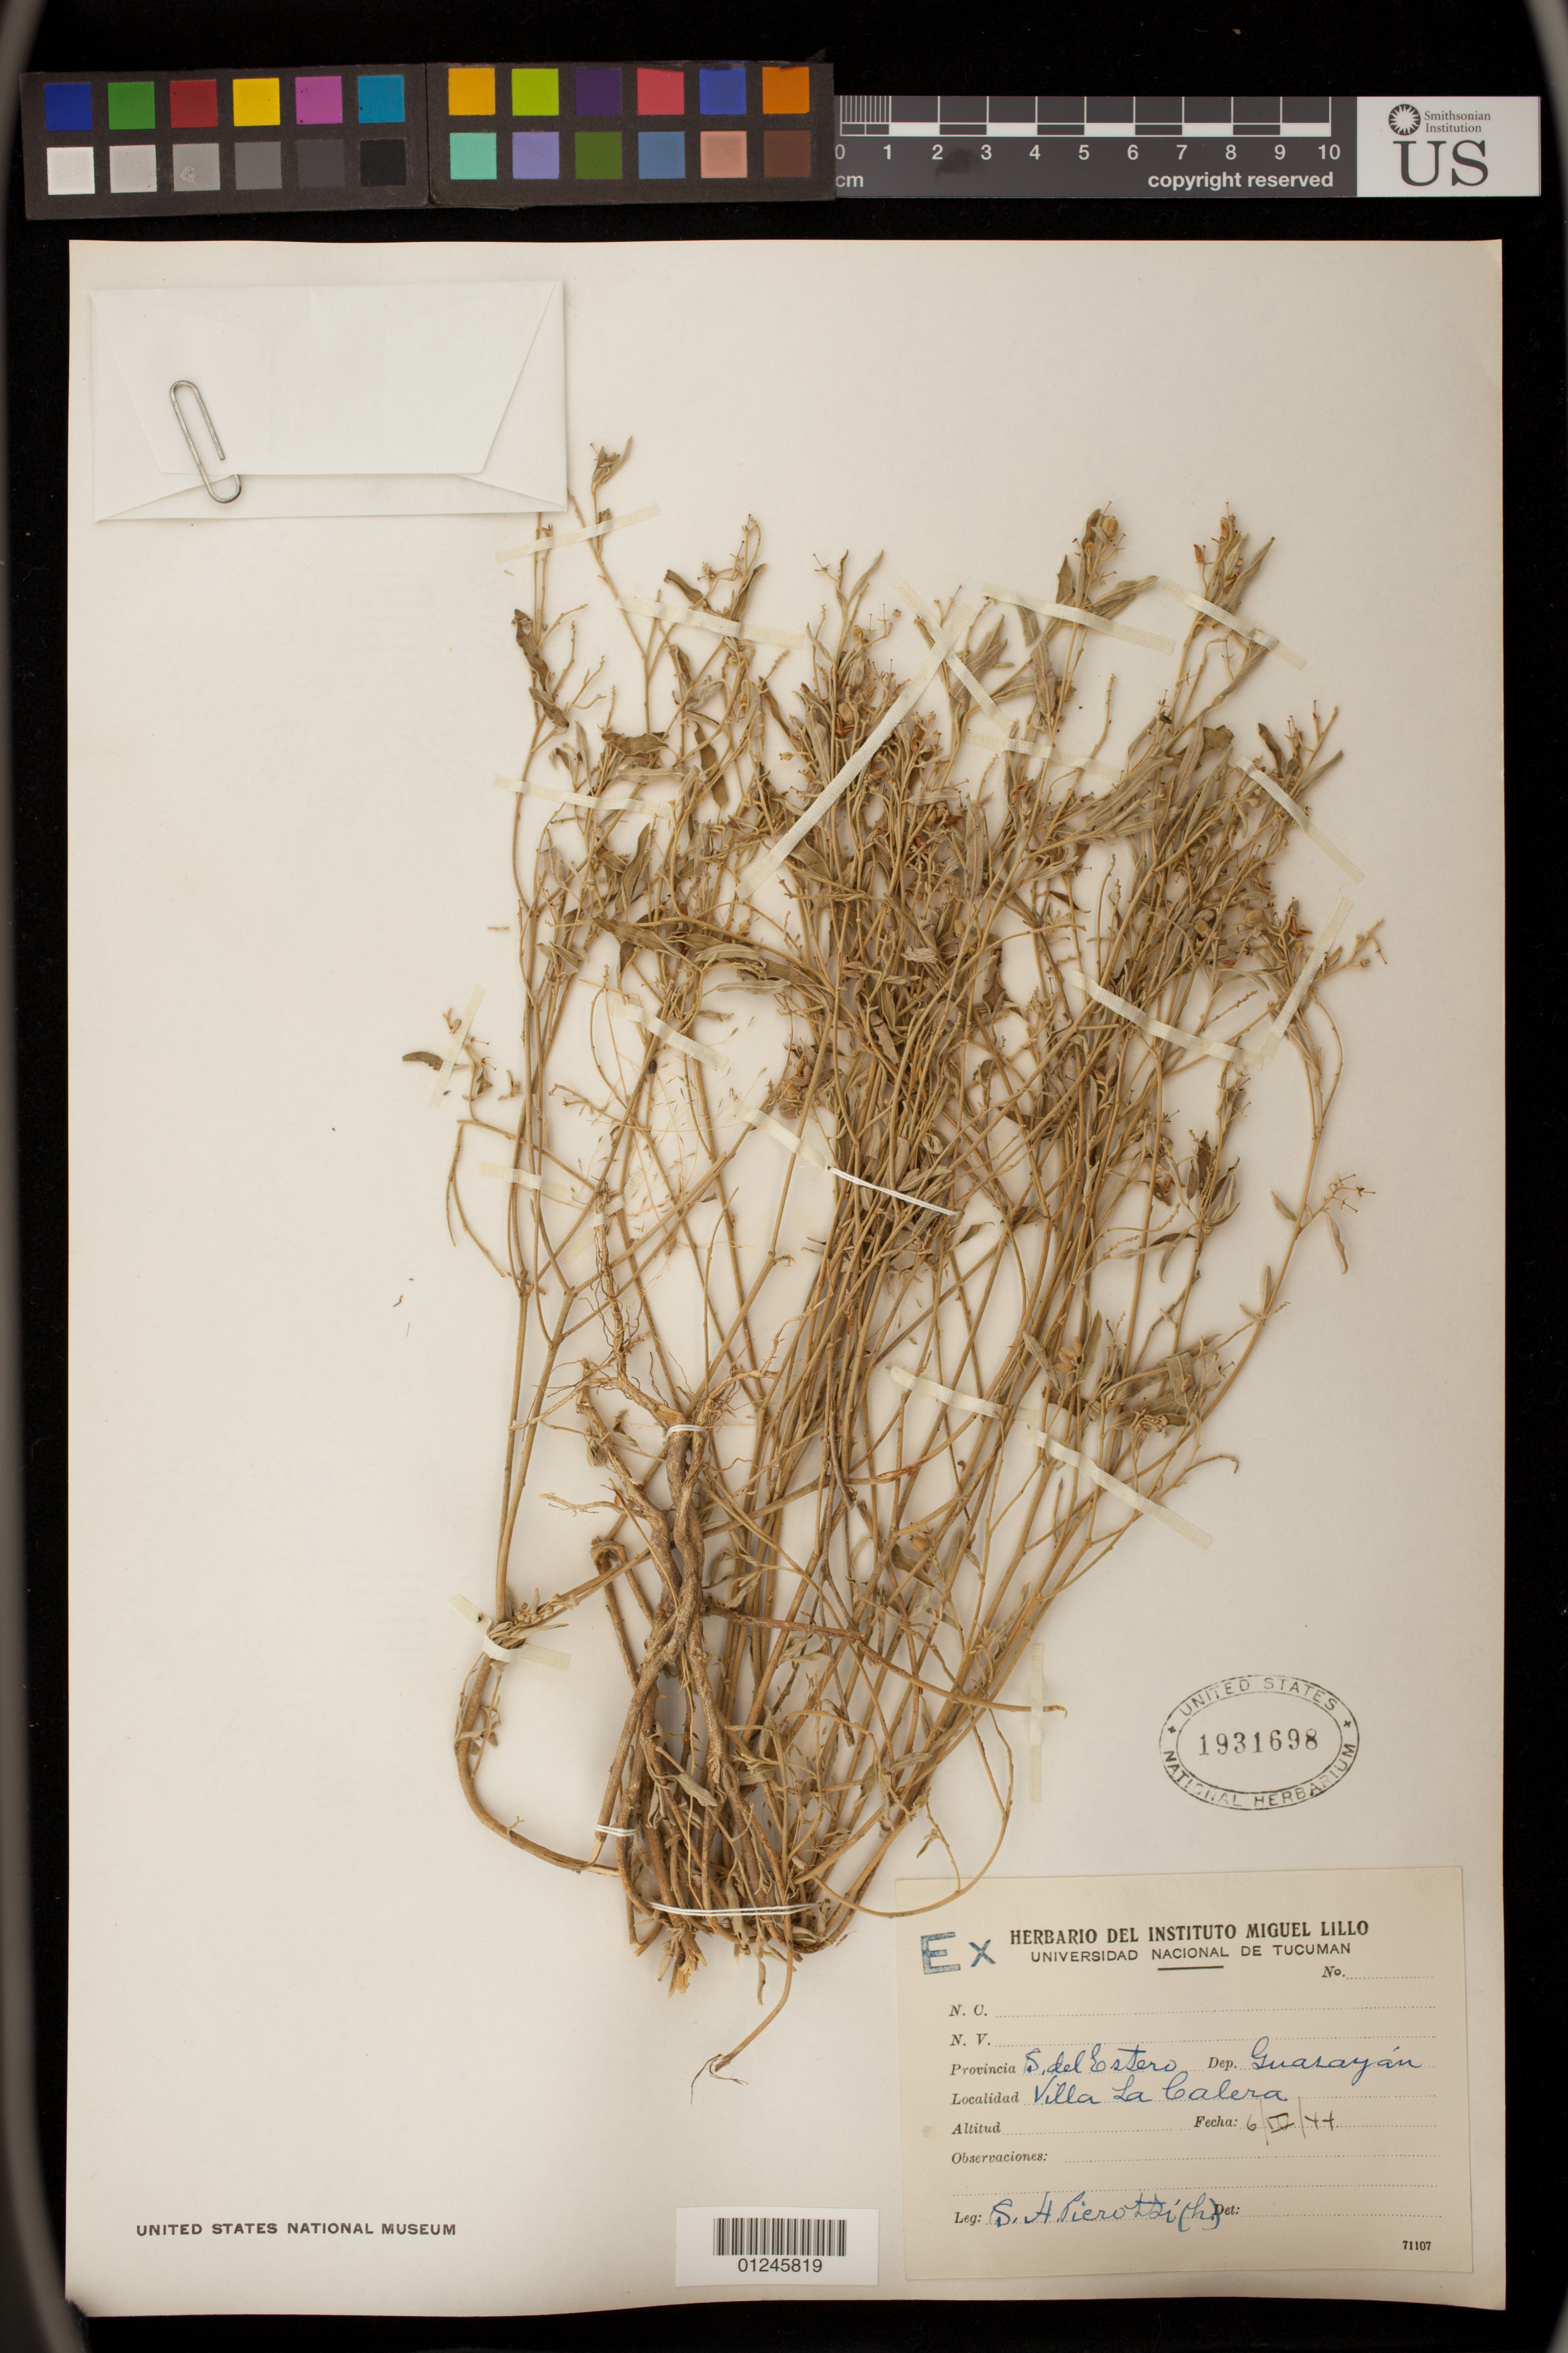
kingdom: Plantae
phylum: Tracheophyta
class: Magnoliopsida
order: Malpighiales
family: Euphorbiaceae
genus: Croton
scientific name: Croton andinus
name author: Müll. Arg.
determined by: Berry, P. E., (WIS), University of Wisconsin - Madison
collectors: S. A. Pierotti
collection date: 1944-04-06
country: Argentina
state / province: Santiago del Estero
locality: Guasayan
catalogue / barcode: US 1931698